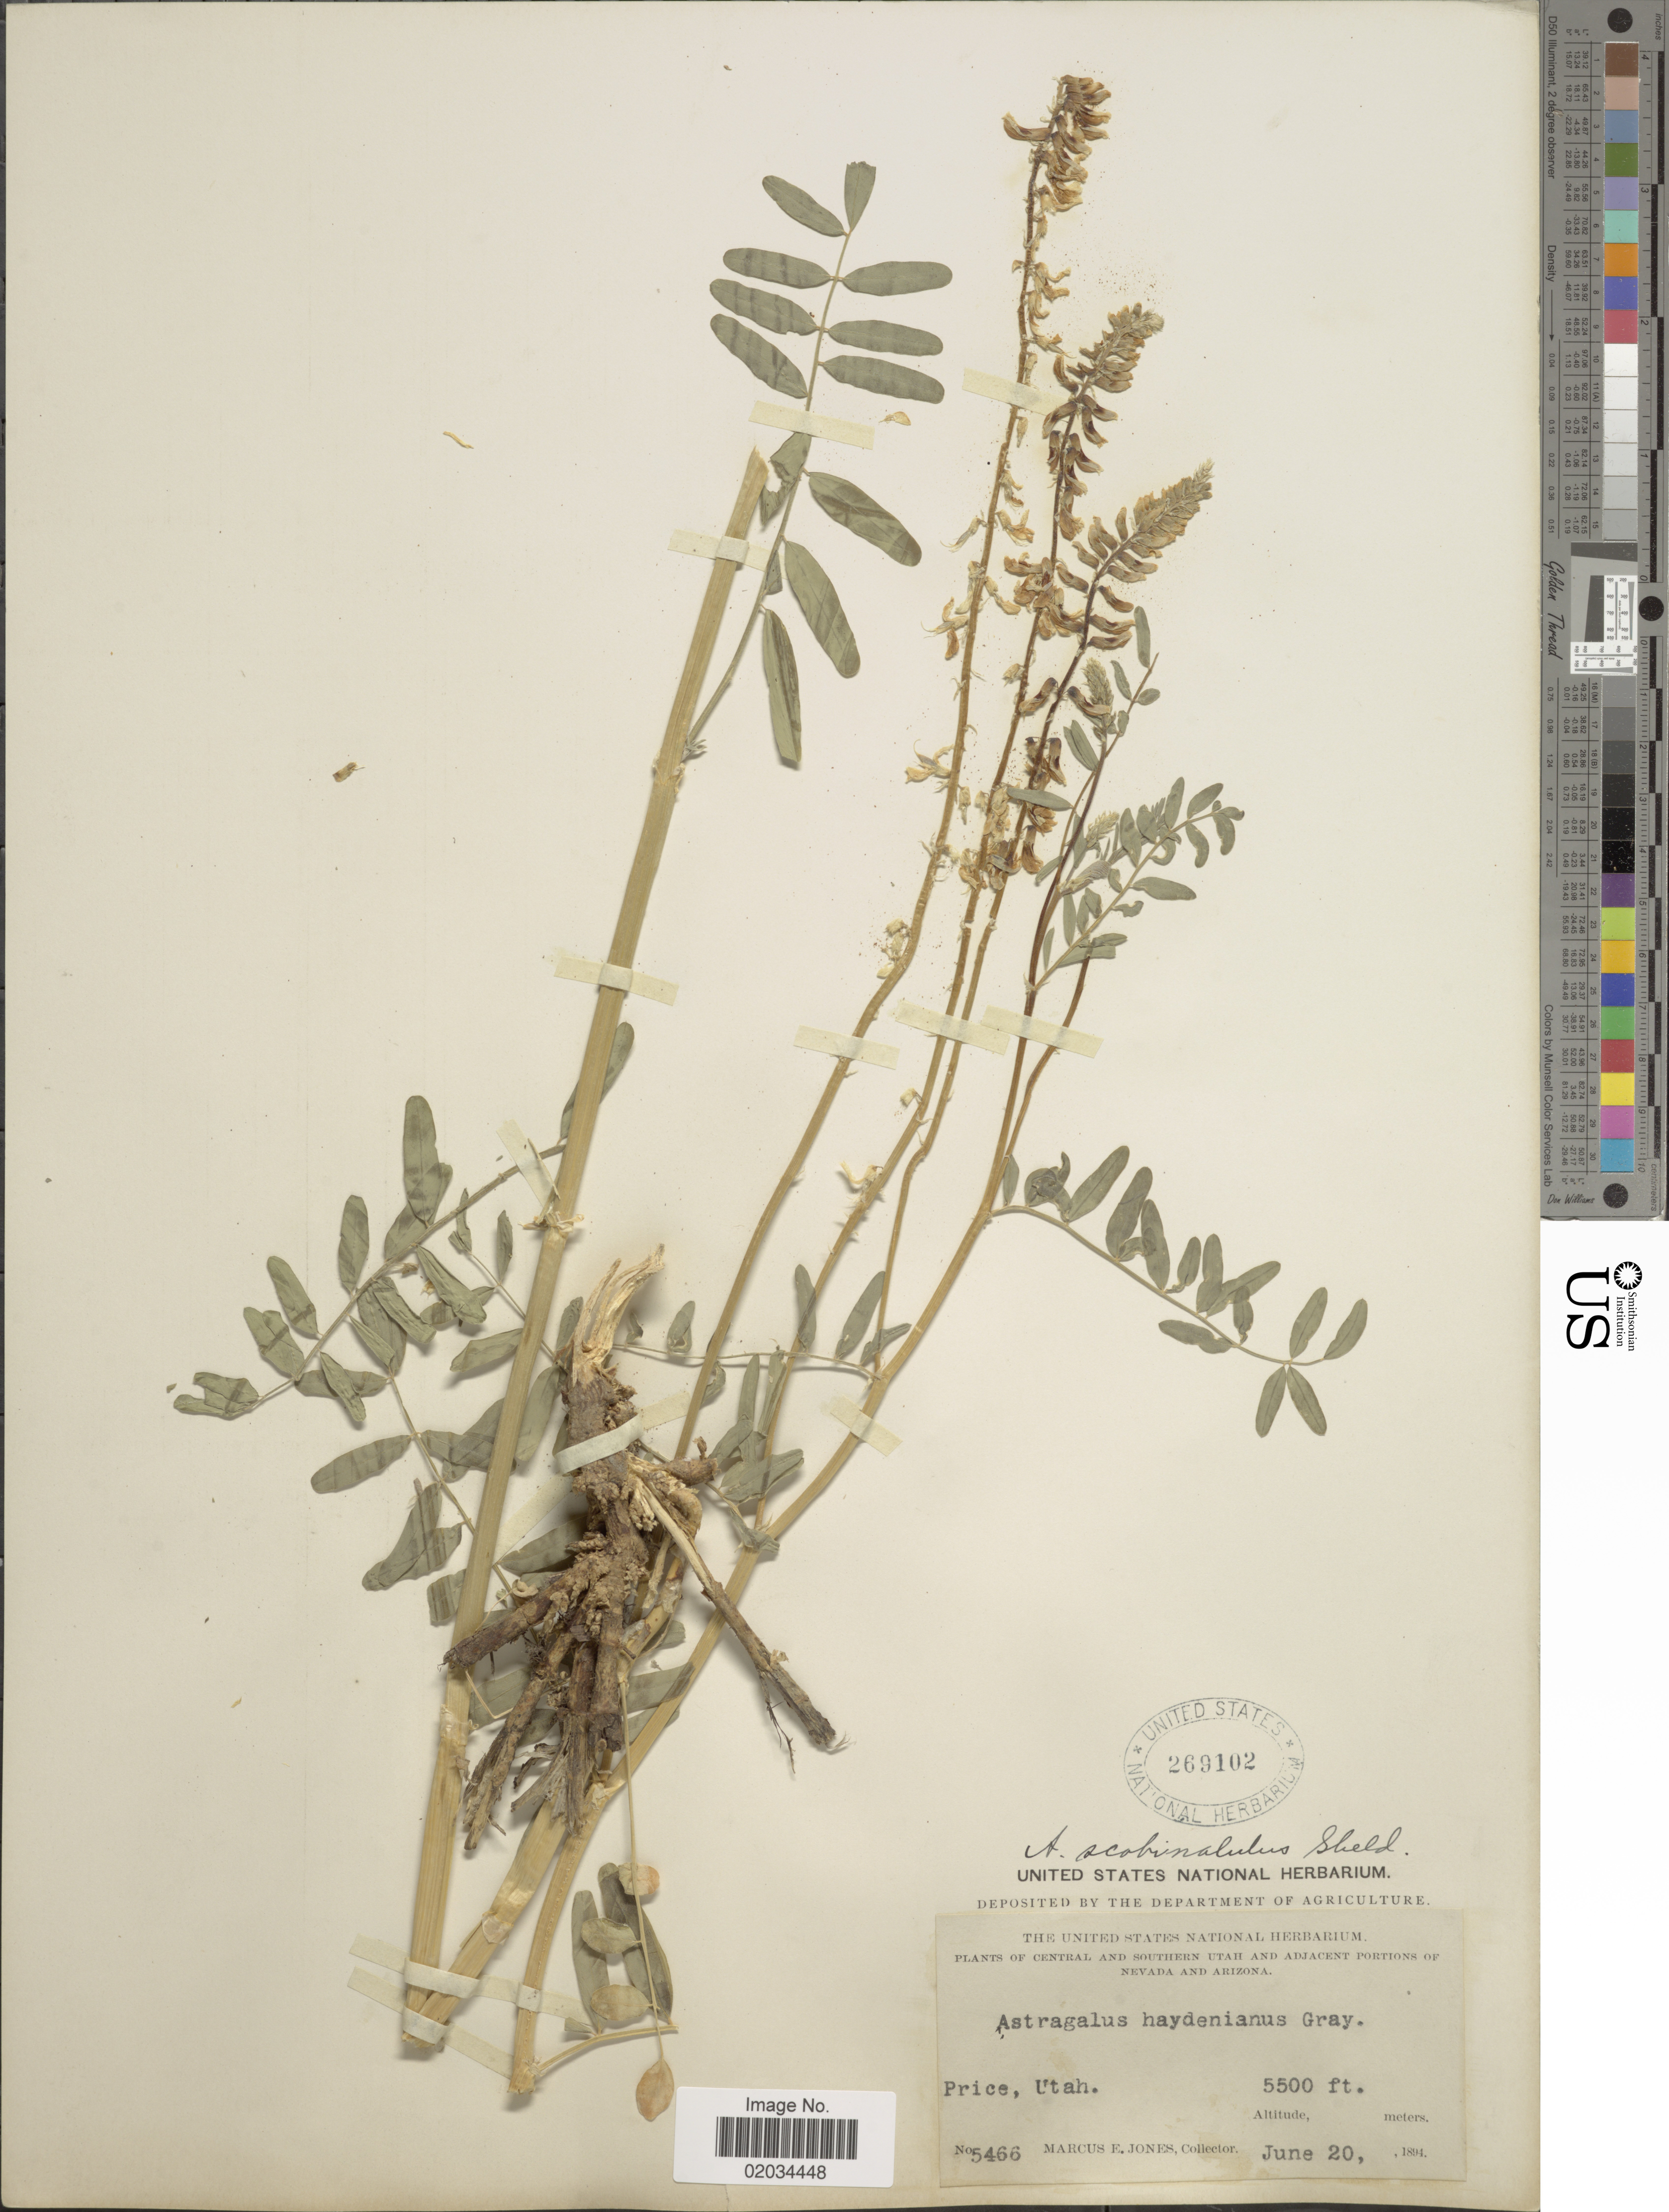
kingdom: Plantae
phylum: Tracheophyta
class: Magnoliopsida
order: Fabales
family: Fabaceae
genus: Astragalus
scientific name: Astragalus scobinatulus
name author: E. Sheld.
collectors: M. E. Jones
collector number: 5466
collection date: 1894-06-20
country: United States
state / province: Utah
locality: Central and Southern Utah and adjacent portions, Price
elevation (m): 1676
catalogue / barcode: US 269102